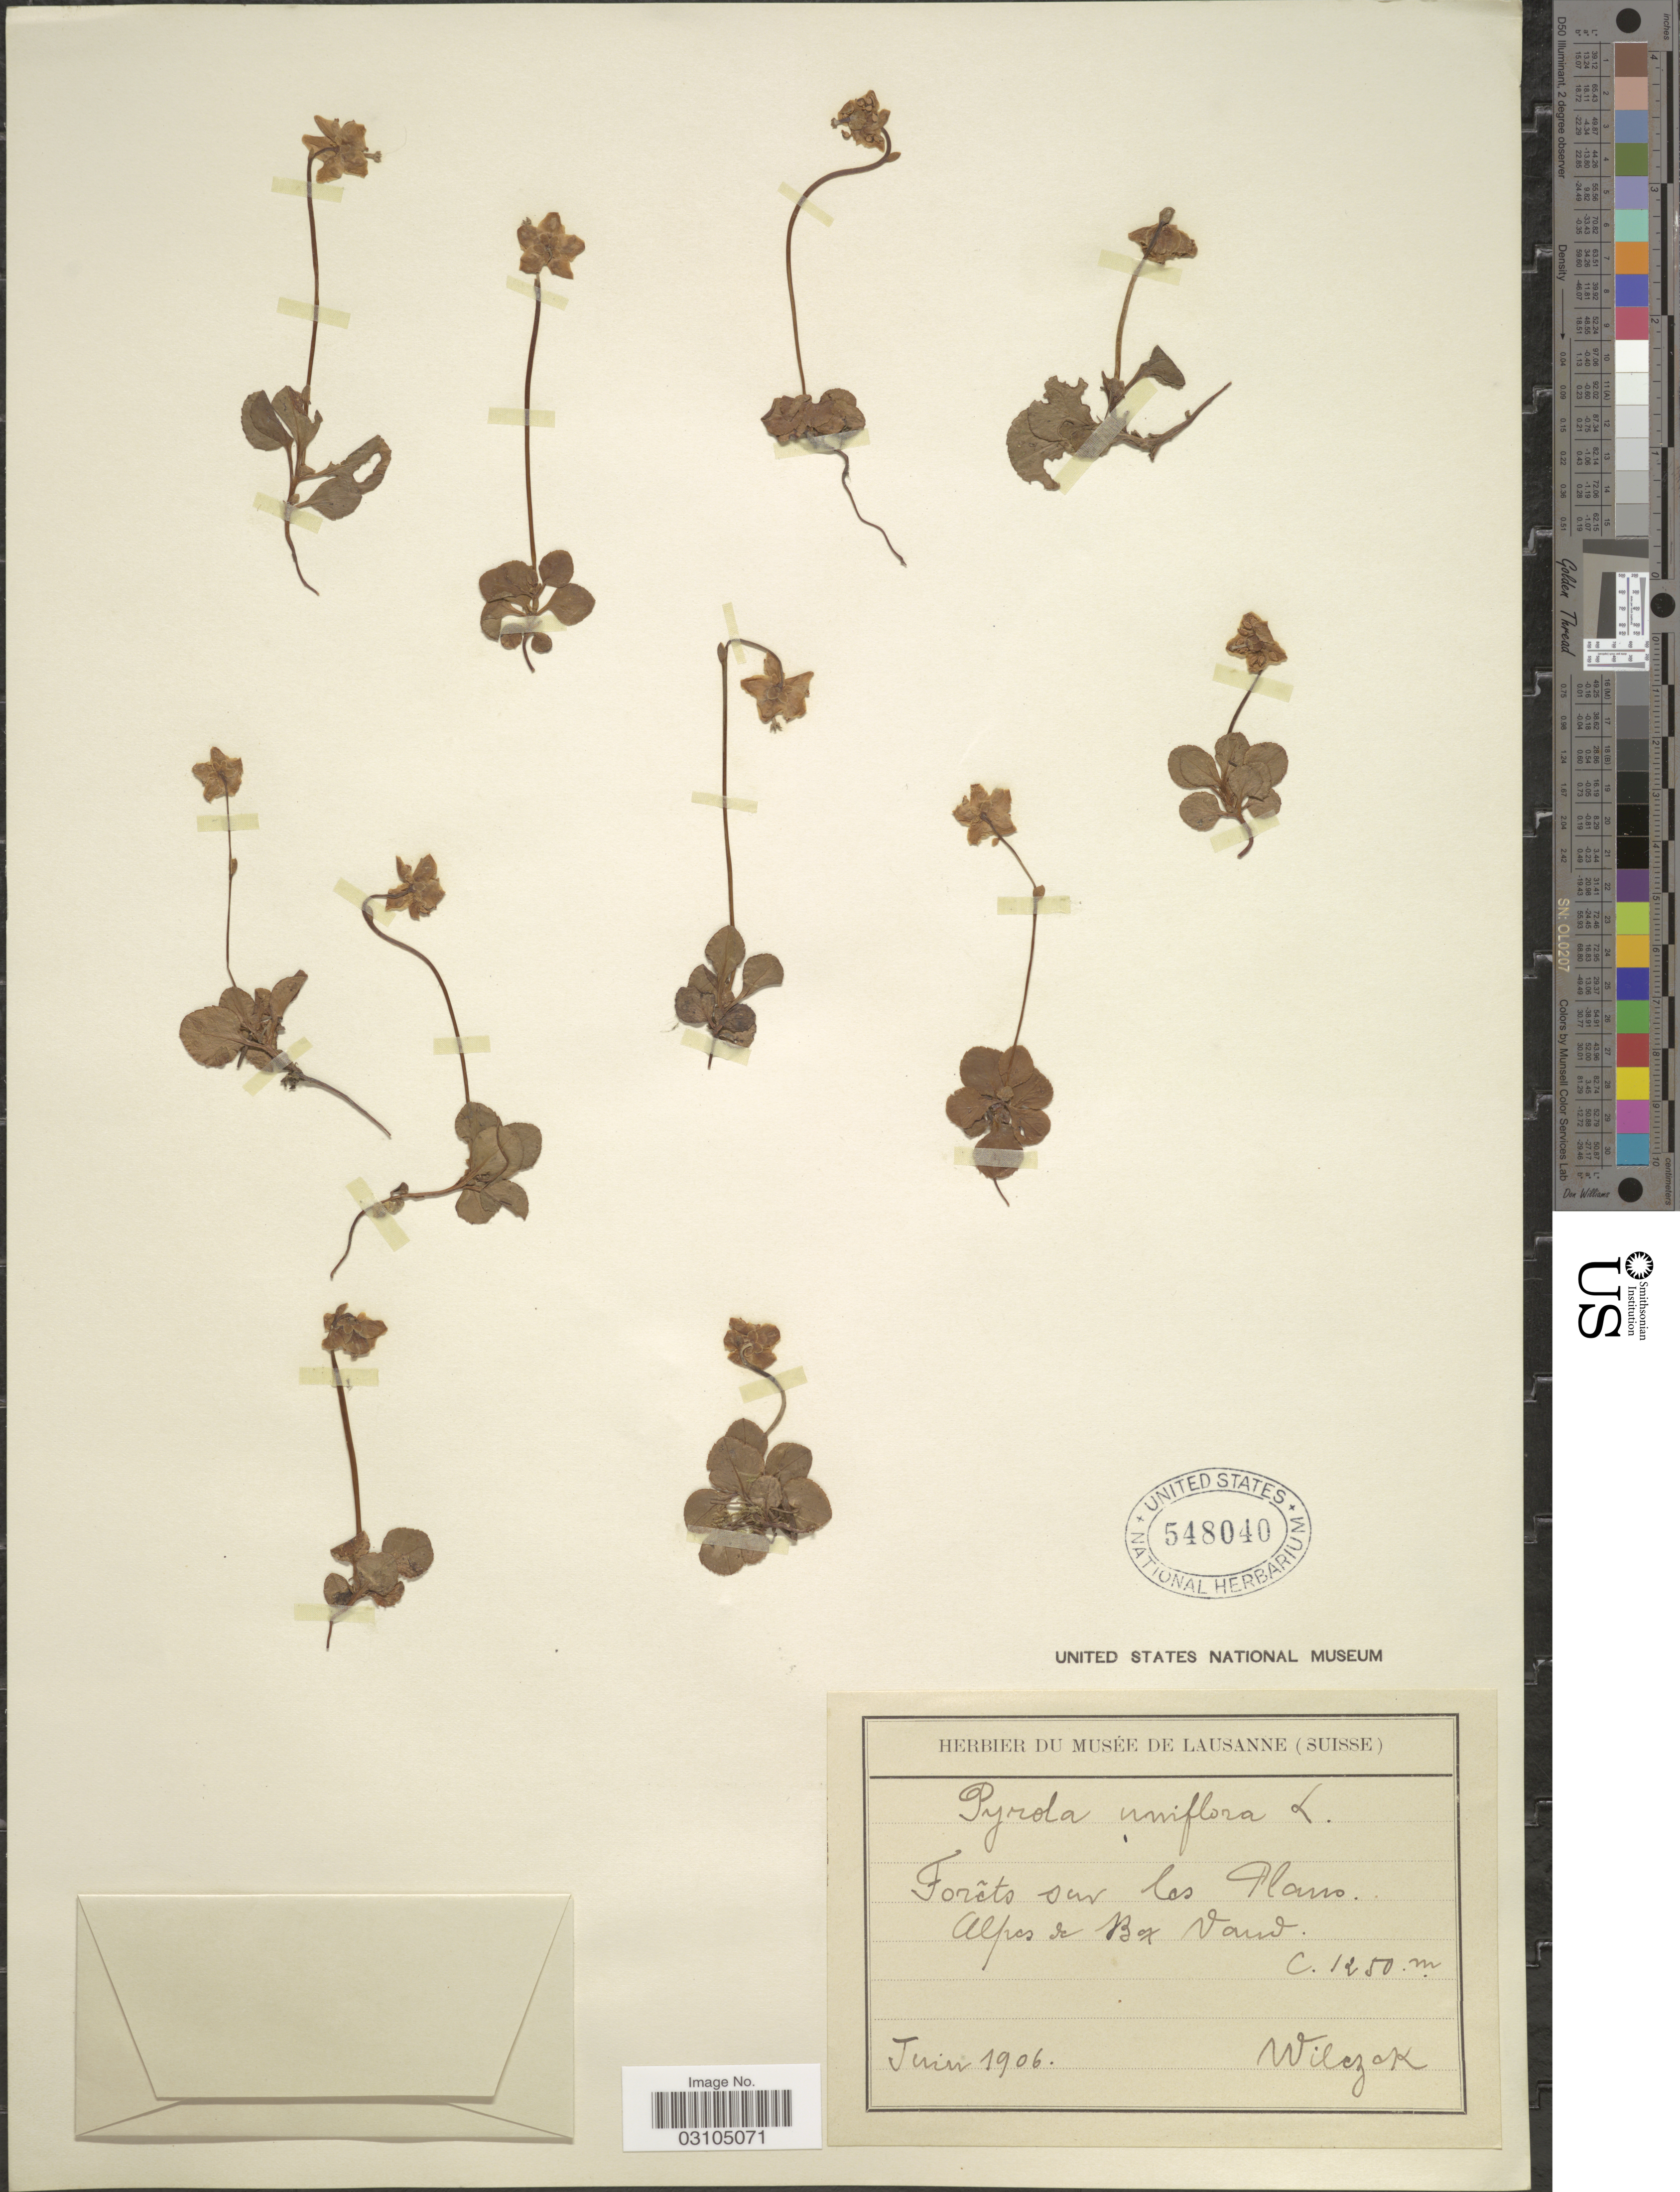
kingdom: Plantae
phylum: Tracheophyta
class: Magnoliopsida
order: Ericales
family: Ericaceae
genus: Moneses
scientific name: Moneses uniflora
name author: (L.) A. Gray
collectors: Wilczek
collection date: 1906-06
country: Switzerland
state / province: Vaud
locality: Forêts dur les Plano. Alpes de Bex Vaud.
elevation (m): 1250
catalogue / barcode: US 548040